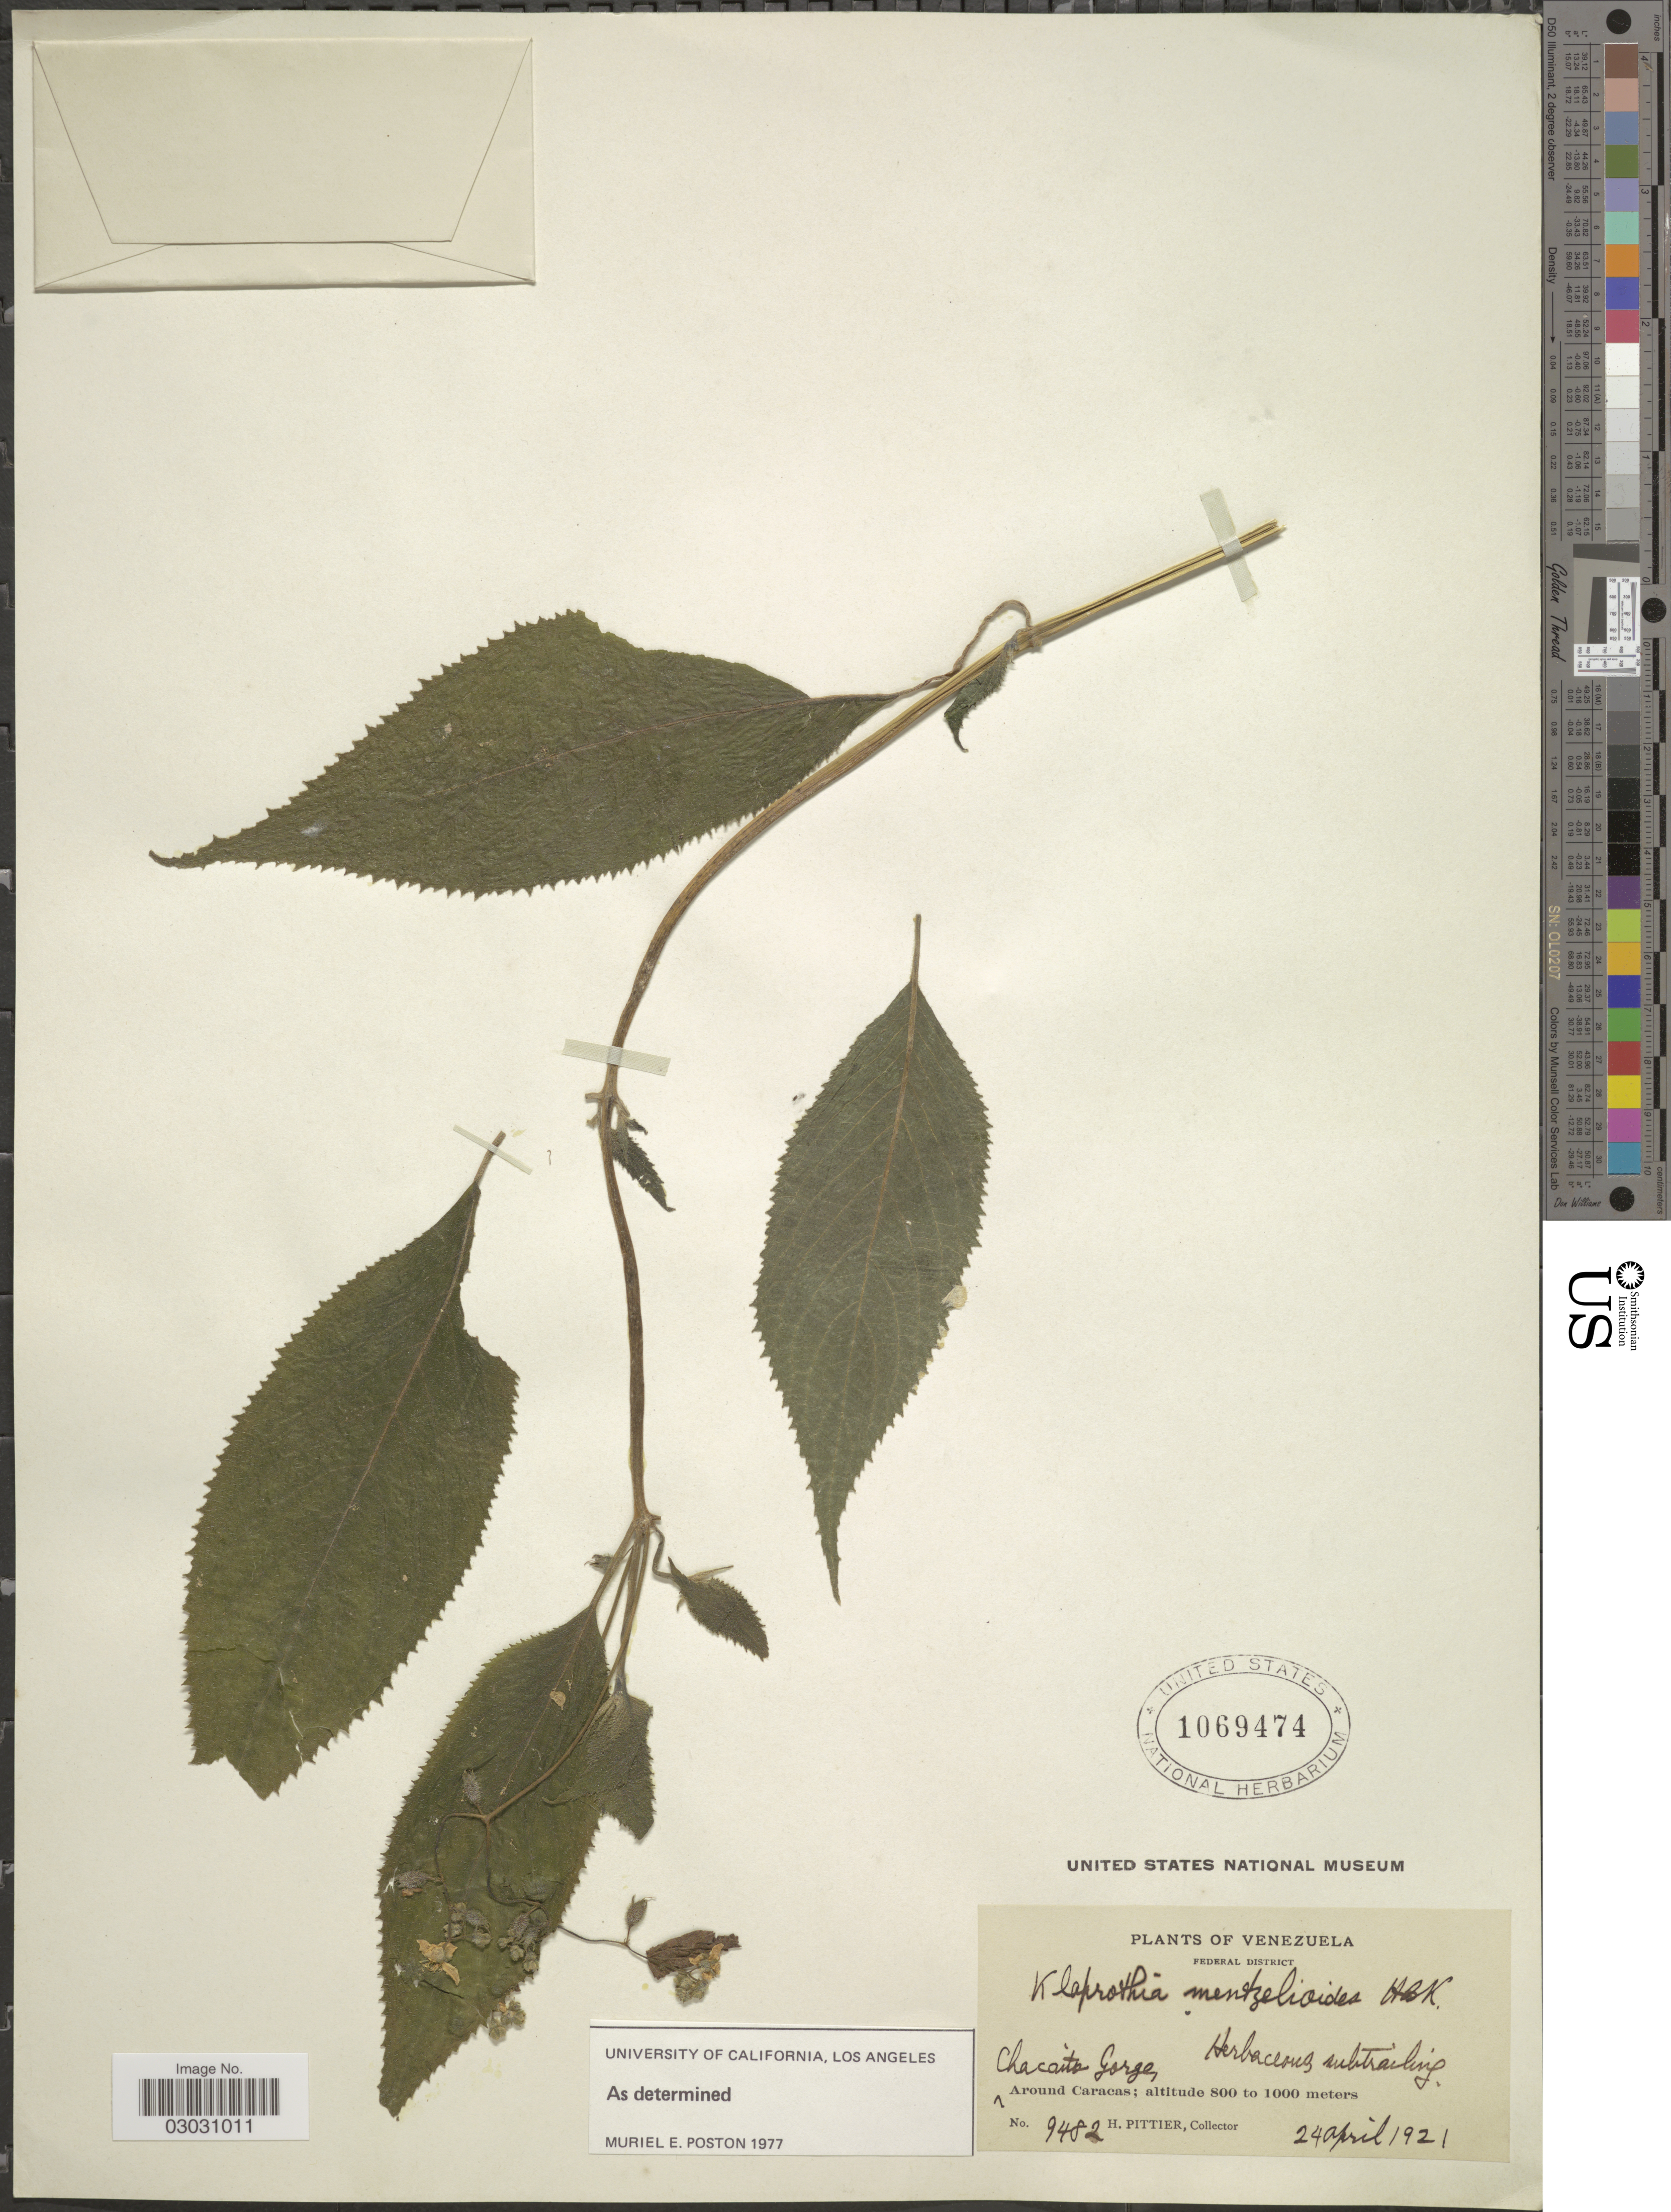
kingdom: Plantae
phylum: Tracheophyta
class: Magnoliopsida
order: Cornales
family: Loasaceae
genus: Klaprothia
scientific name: Klaprothia mentzelioides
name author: Kunth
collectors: H. F. Pittier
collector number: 9482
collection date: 1921-04-24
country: Venezuela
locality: Federal District, Chacaita Gorge, Around Caracas.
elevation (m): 800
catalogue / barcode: US 1069474